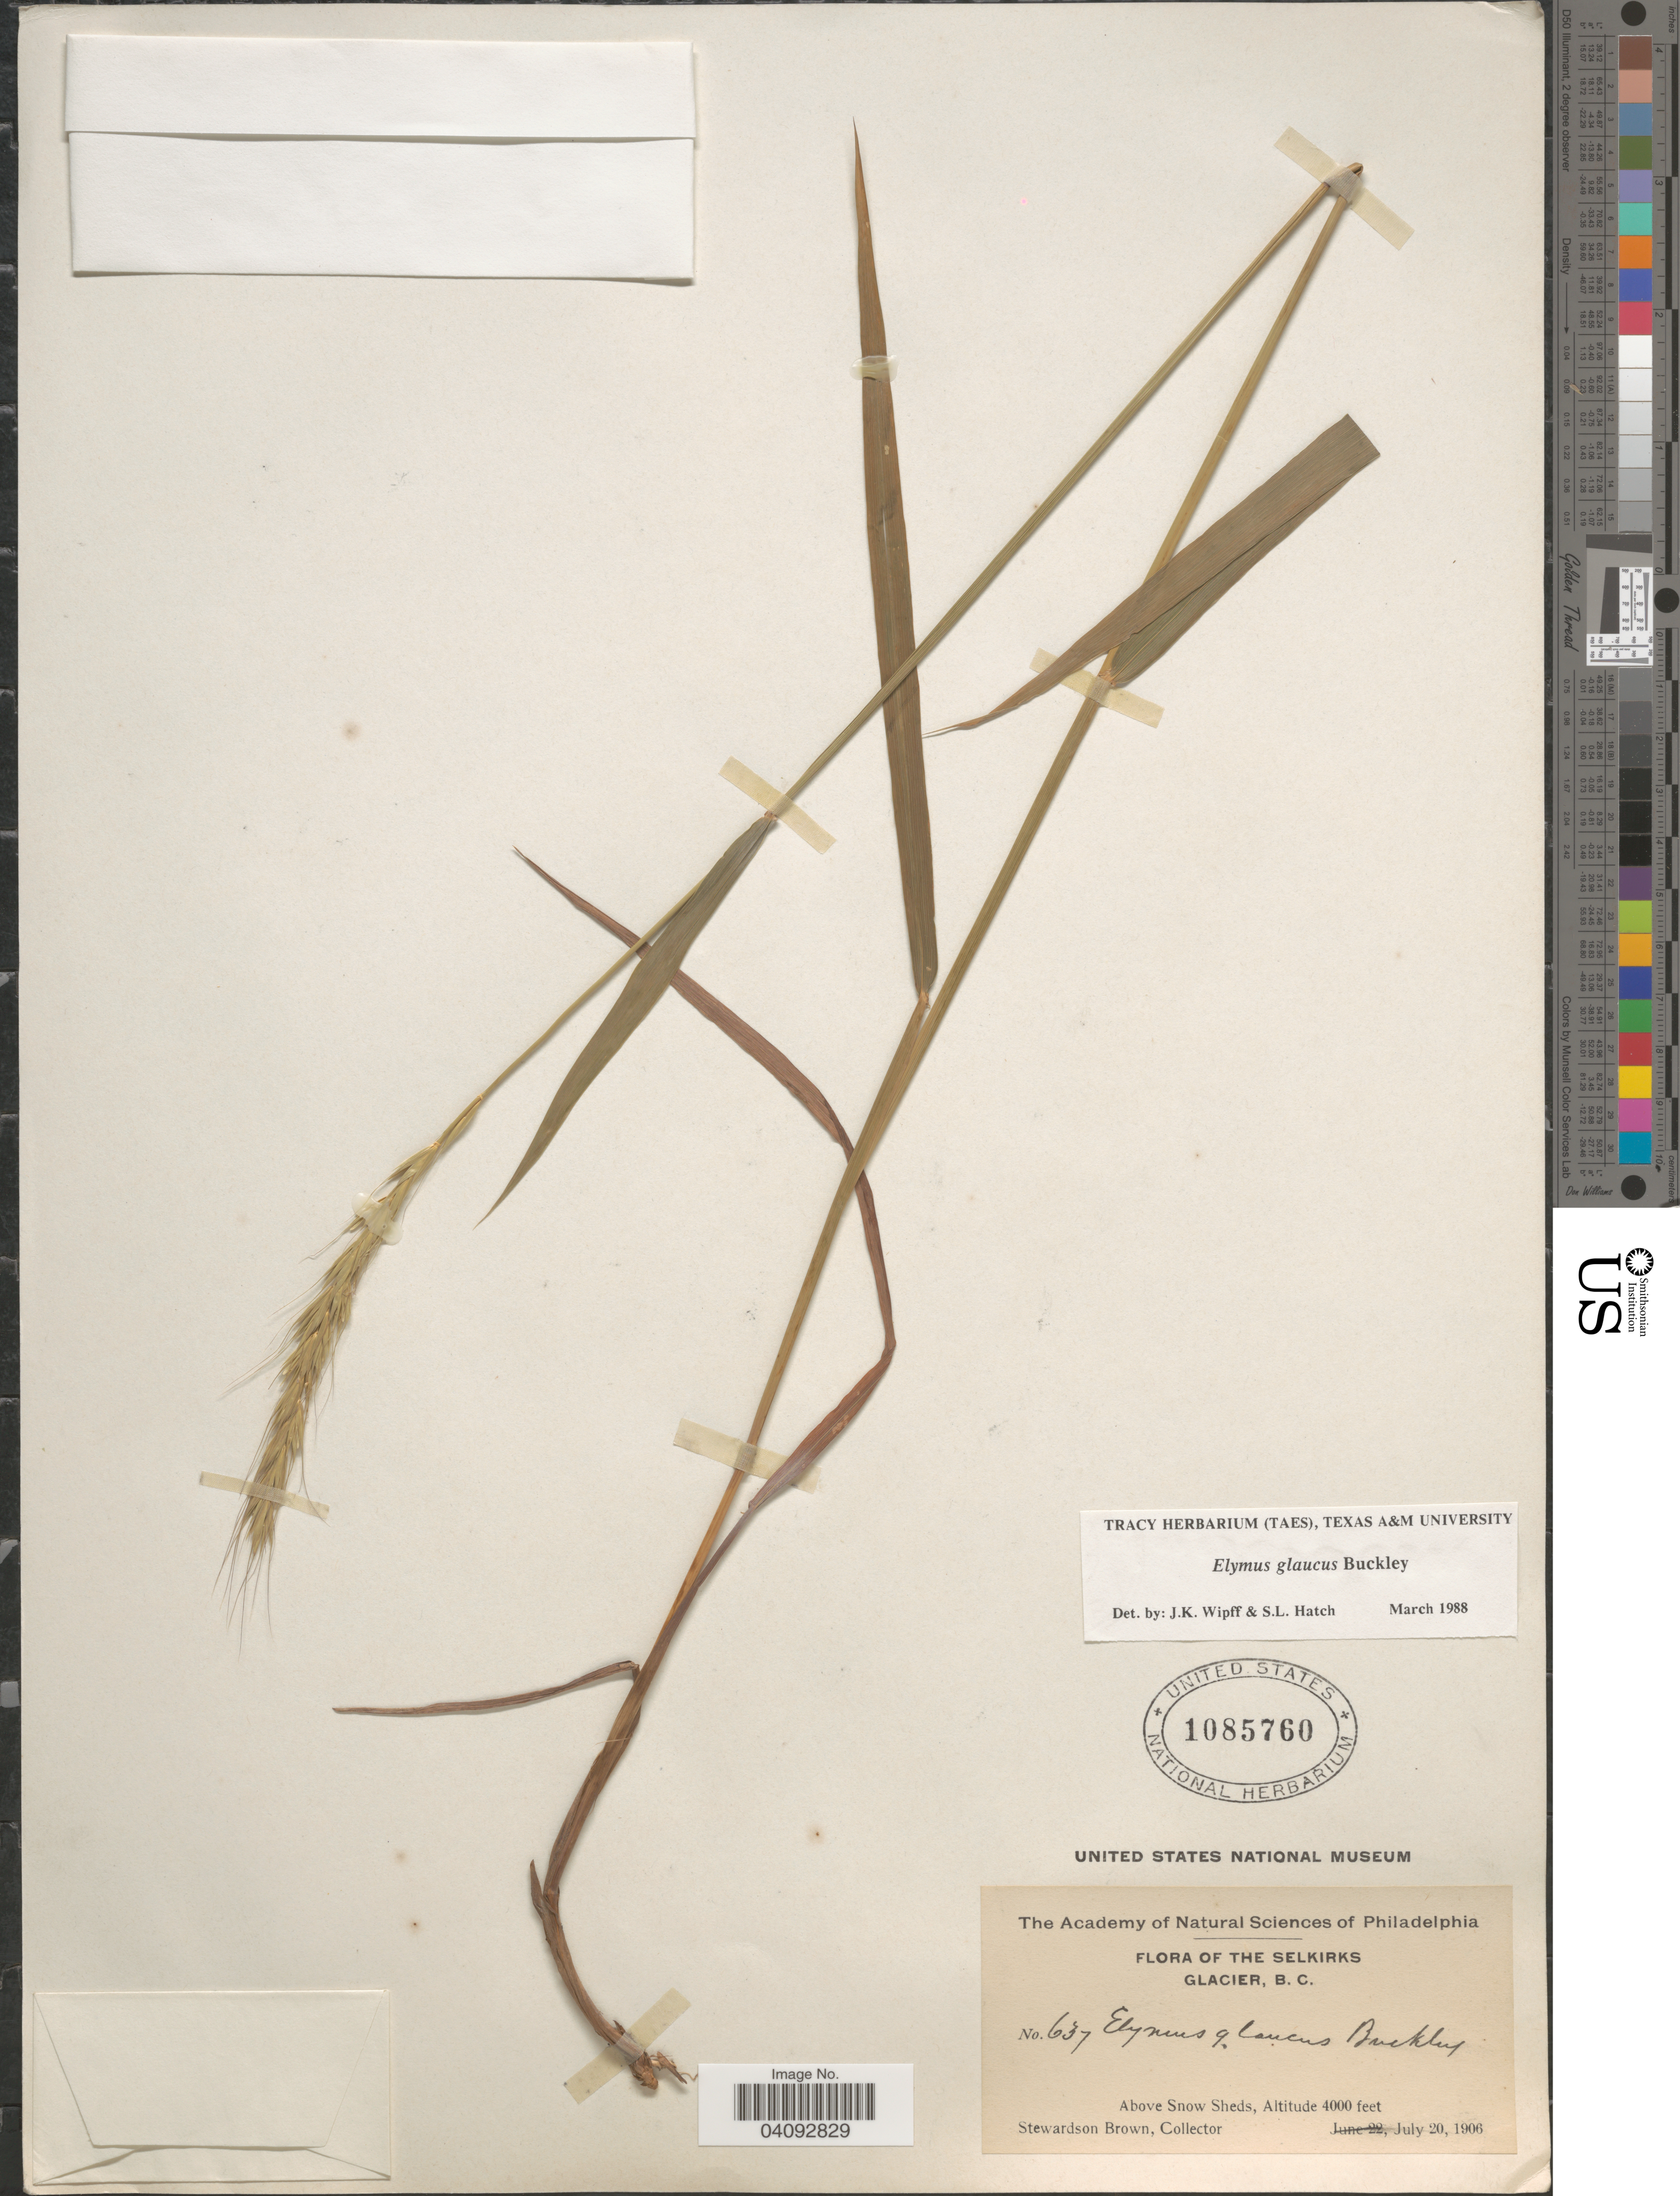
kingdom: Plantae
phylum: Tracheophyta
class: Liliopsida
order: Poales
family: Poaceae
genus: Elymus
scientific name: Elymus glaucus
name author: Buckley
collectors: S. Brown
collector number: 637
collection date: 1906-07-20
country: Canada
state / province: British Columbia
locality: Selkirks Glacier. Above Snow Sheds.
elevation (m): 1219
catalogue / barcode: US 1085760